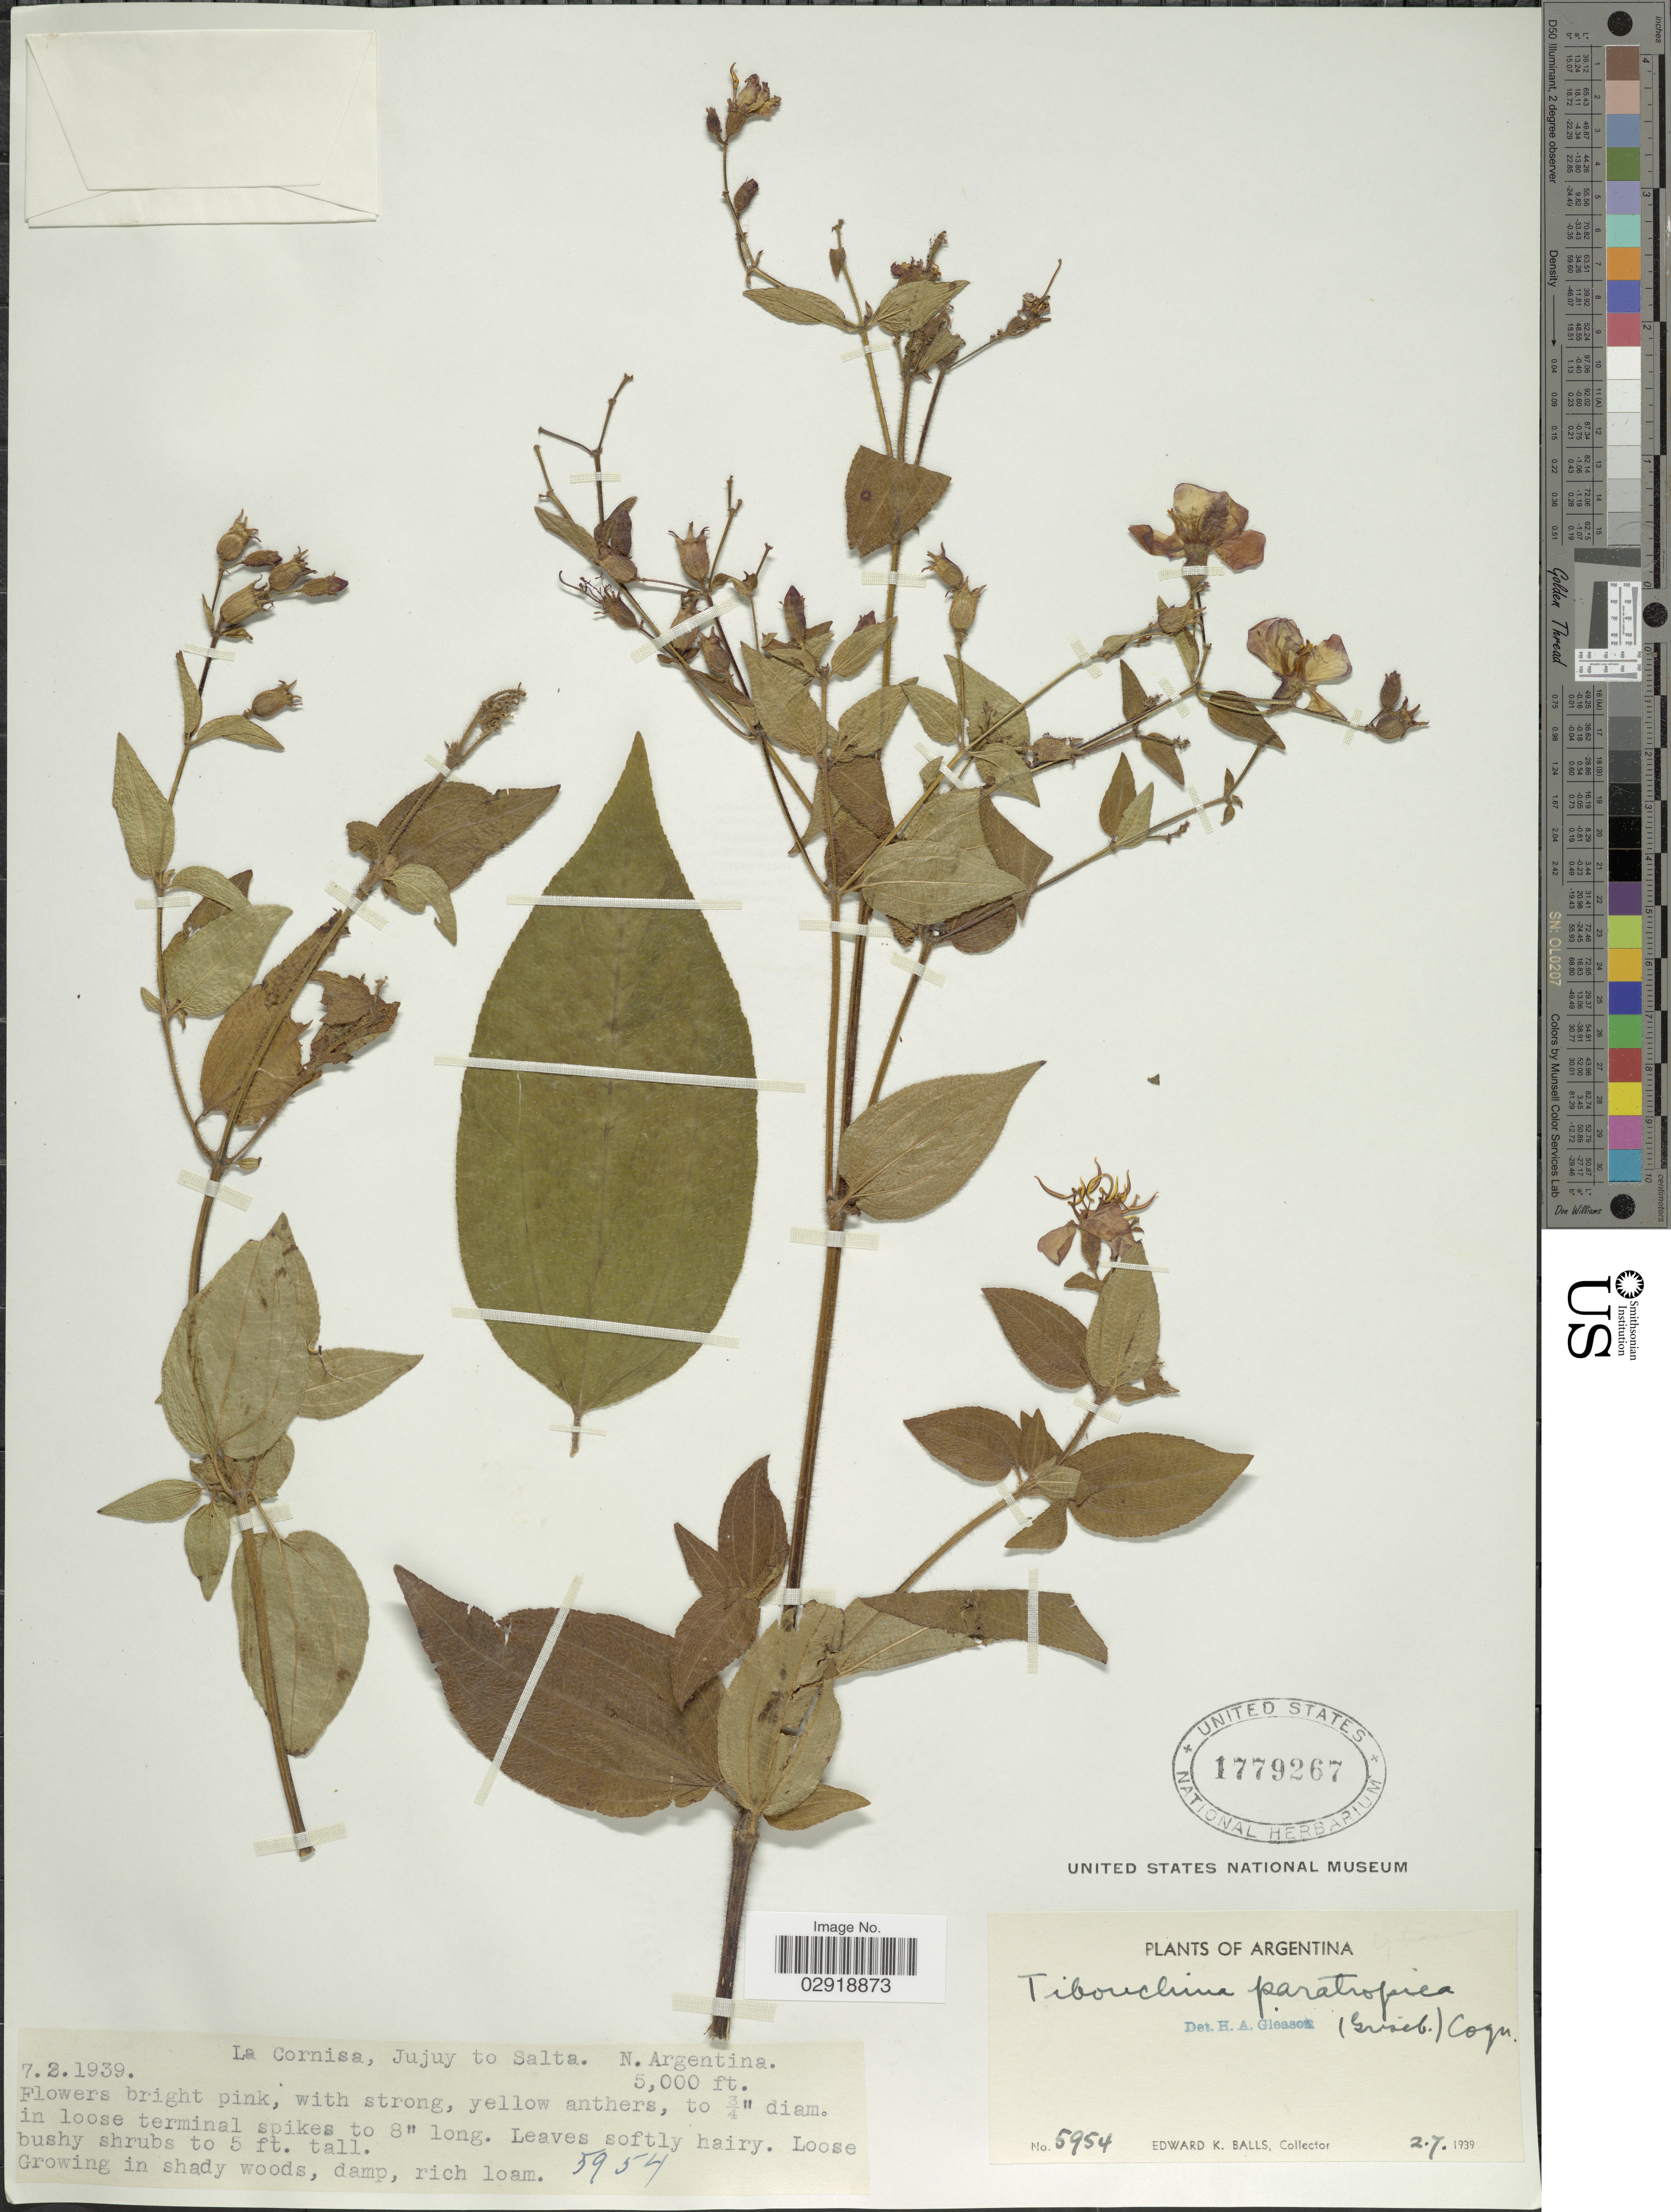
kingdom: Plantae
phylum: Tracheophyta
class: Magnoliopsida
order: Myrtales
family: Melastomataceae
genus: Chaetogastra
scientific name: Chaetogastra paratropica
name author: (Griseb.) P.J.F. Guim. & Michelang.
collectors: E. K. Balls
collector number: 5954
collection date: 1939-02-07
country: Argentina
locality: La Cornisa, Jujuy to Salta. N. Argentina.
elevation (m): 1524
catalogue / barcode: US 1779267